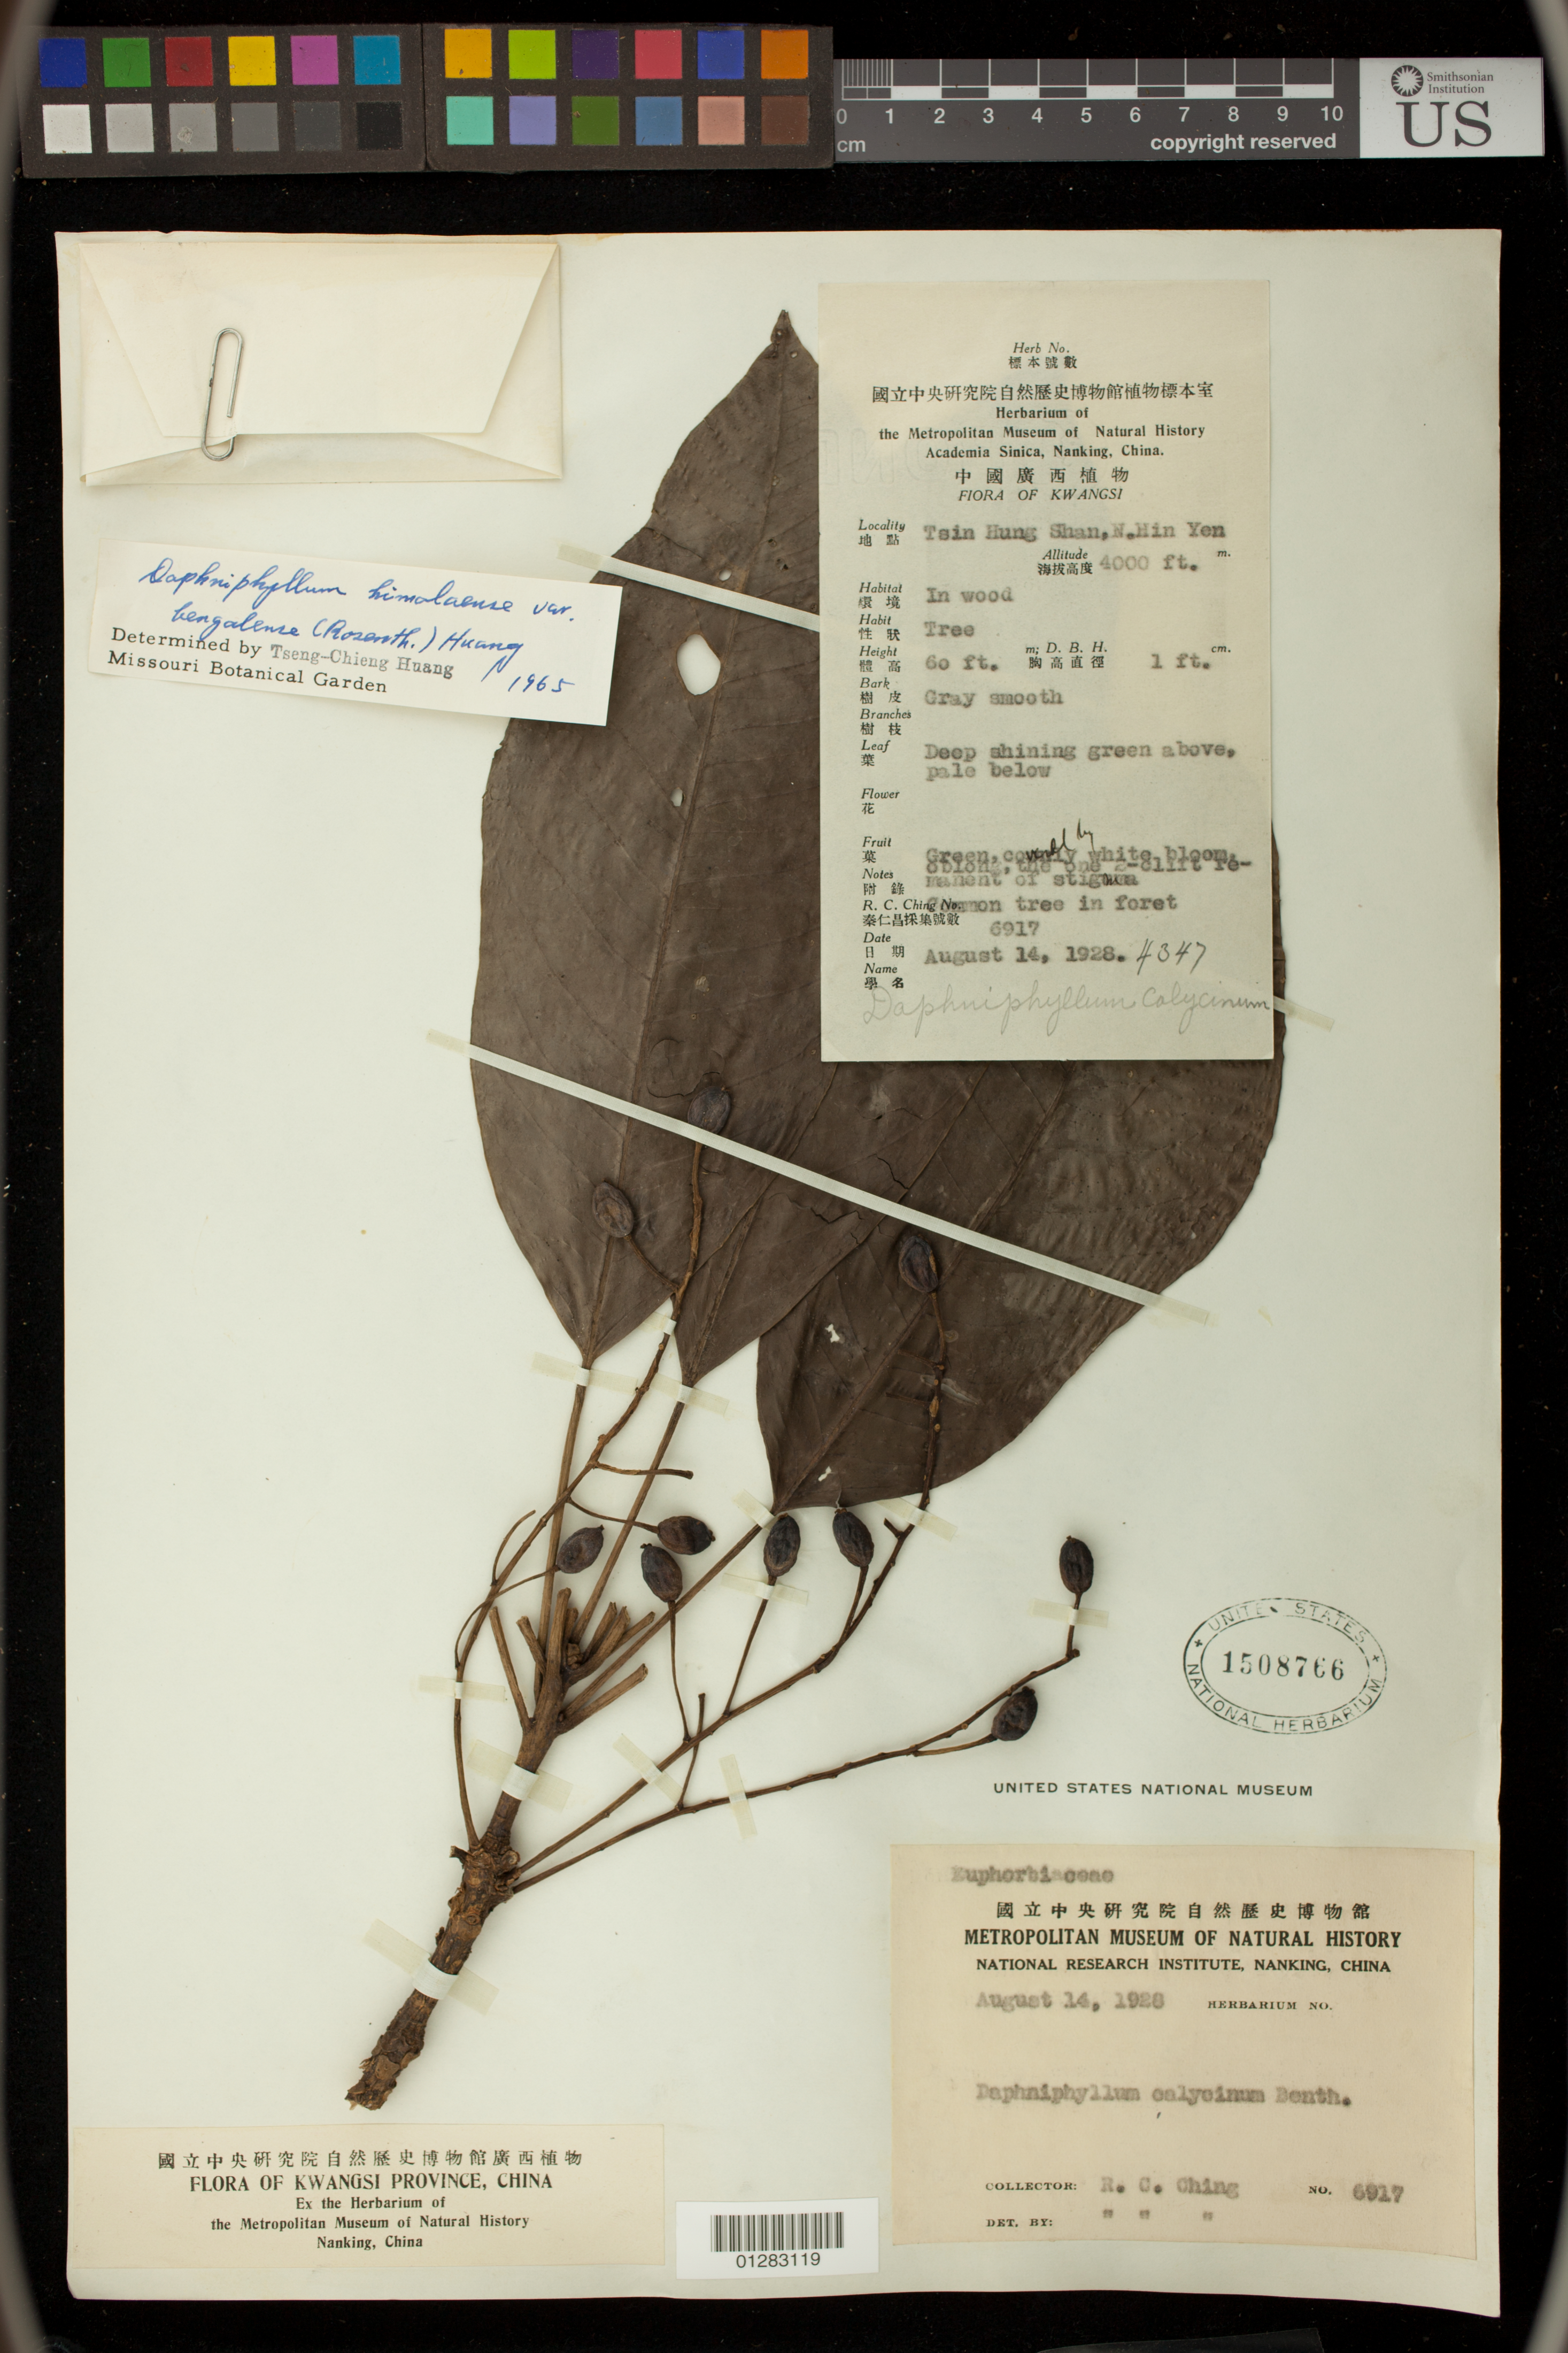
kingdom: Plantae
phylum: Tracheophyta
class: Magnoliopsida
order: Saxifragales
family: Daphniphyllaceae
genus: Daphniphyllum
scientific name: Daphniphyllum himalayense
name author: (Benth.) Müll. Arg.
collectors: R. C. Ching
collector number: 6917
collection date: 1928-08-14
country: China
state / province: Guangxi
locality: Tsin Hung Shan, N. Hin Yen, Kwangsi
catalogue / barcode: US 1508766